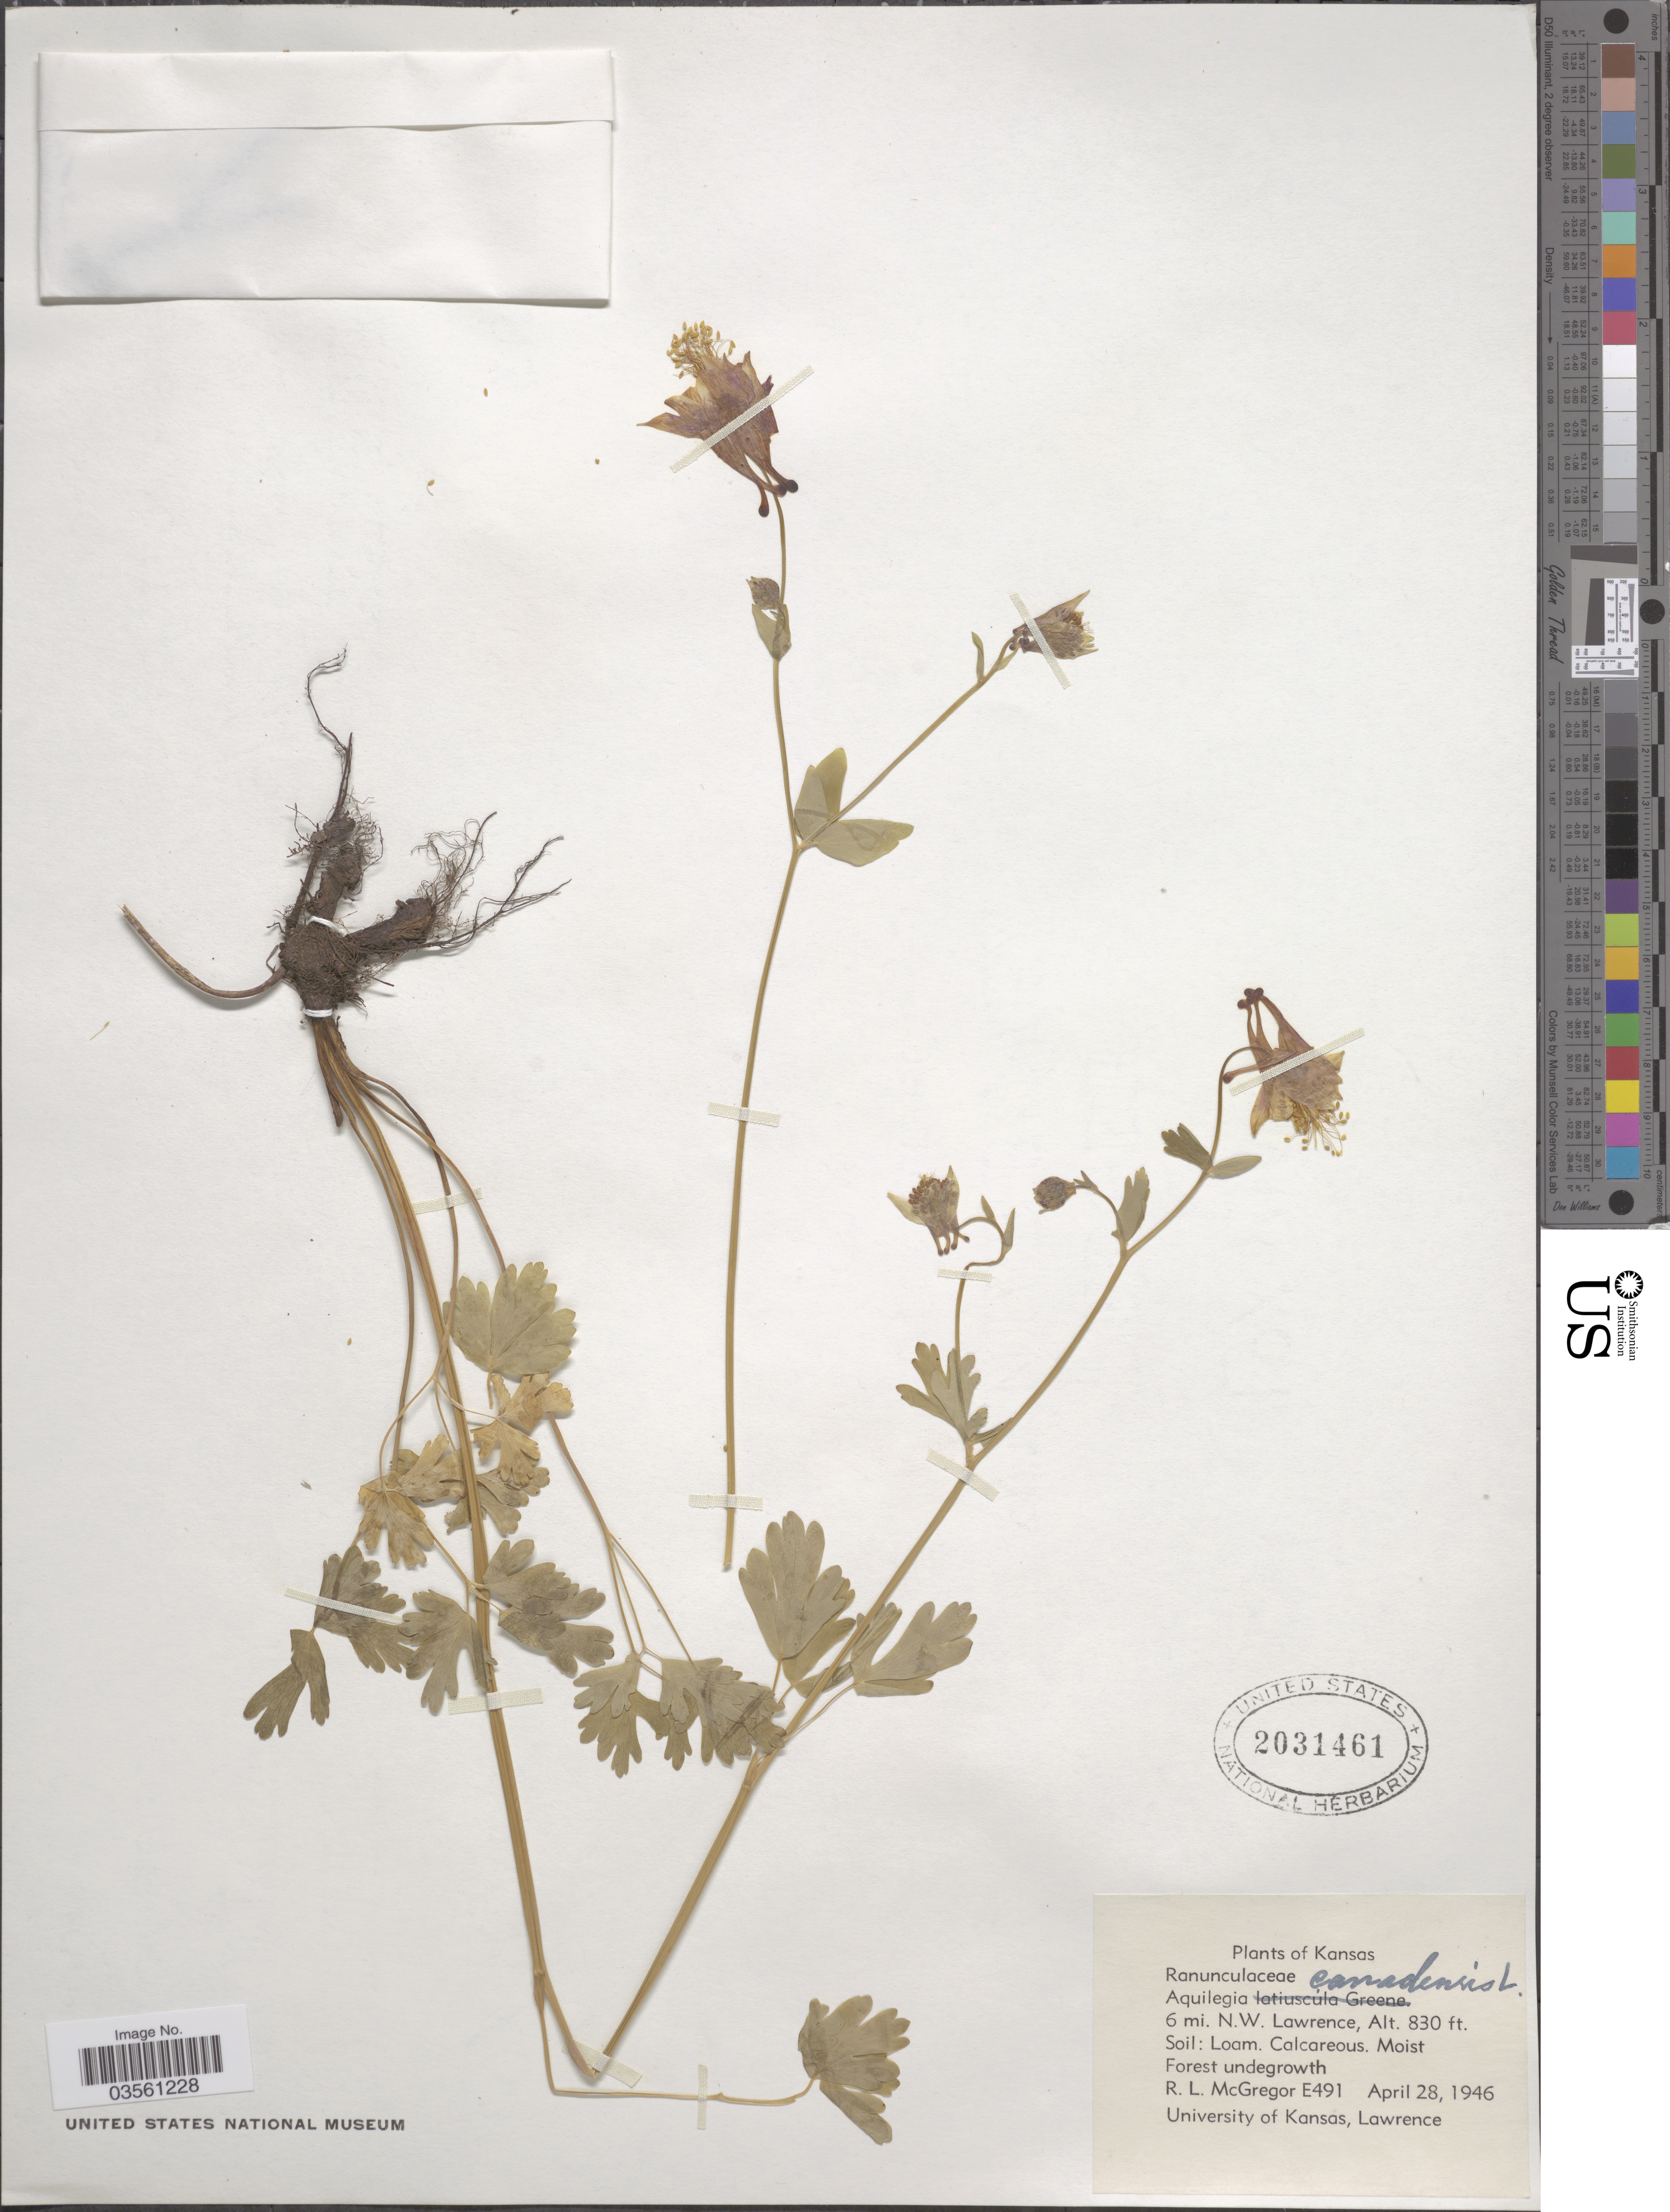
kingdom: Plantae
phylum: Tracheophyta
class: Magnoliopsida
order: Ranunculales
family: Ranunculaceae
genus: Aquilegia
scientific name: Aquilegia canadensis var. latiuscula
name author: (Greene) Munz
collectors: R. McGregor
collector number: E491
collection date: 1946-04-28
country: United States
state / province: Kansas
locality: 6 mi. N.W. Lawrence.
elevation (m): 253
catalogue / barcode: US 2031461